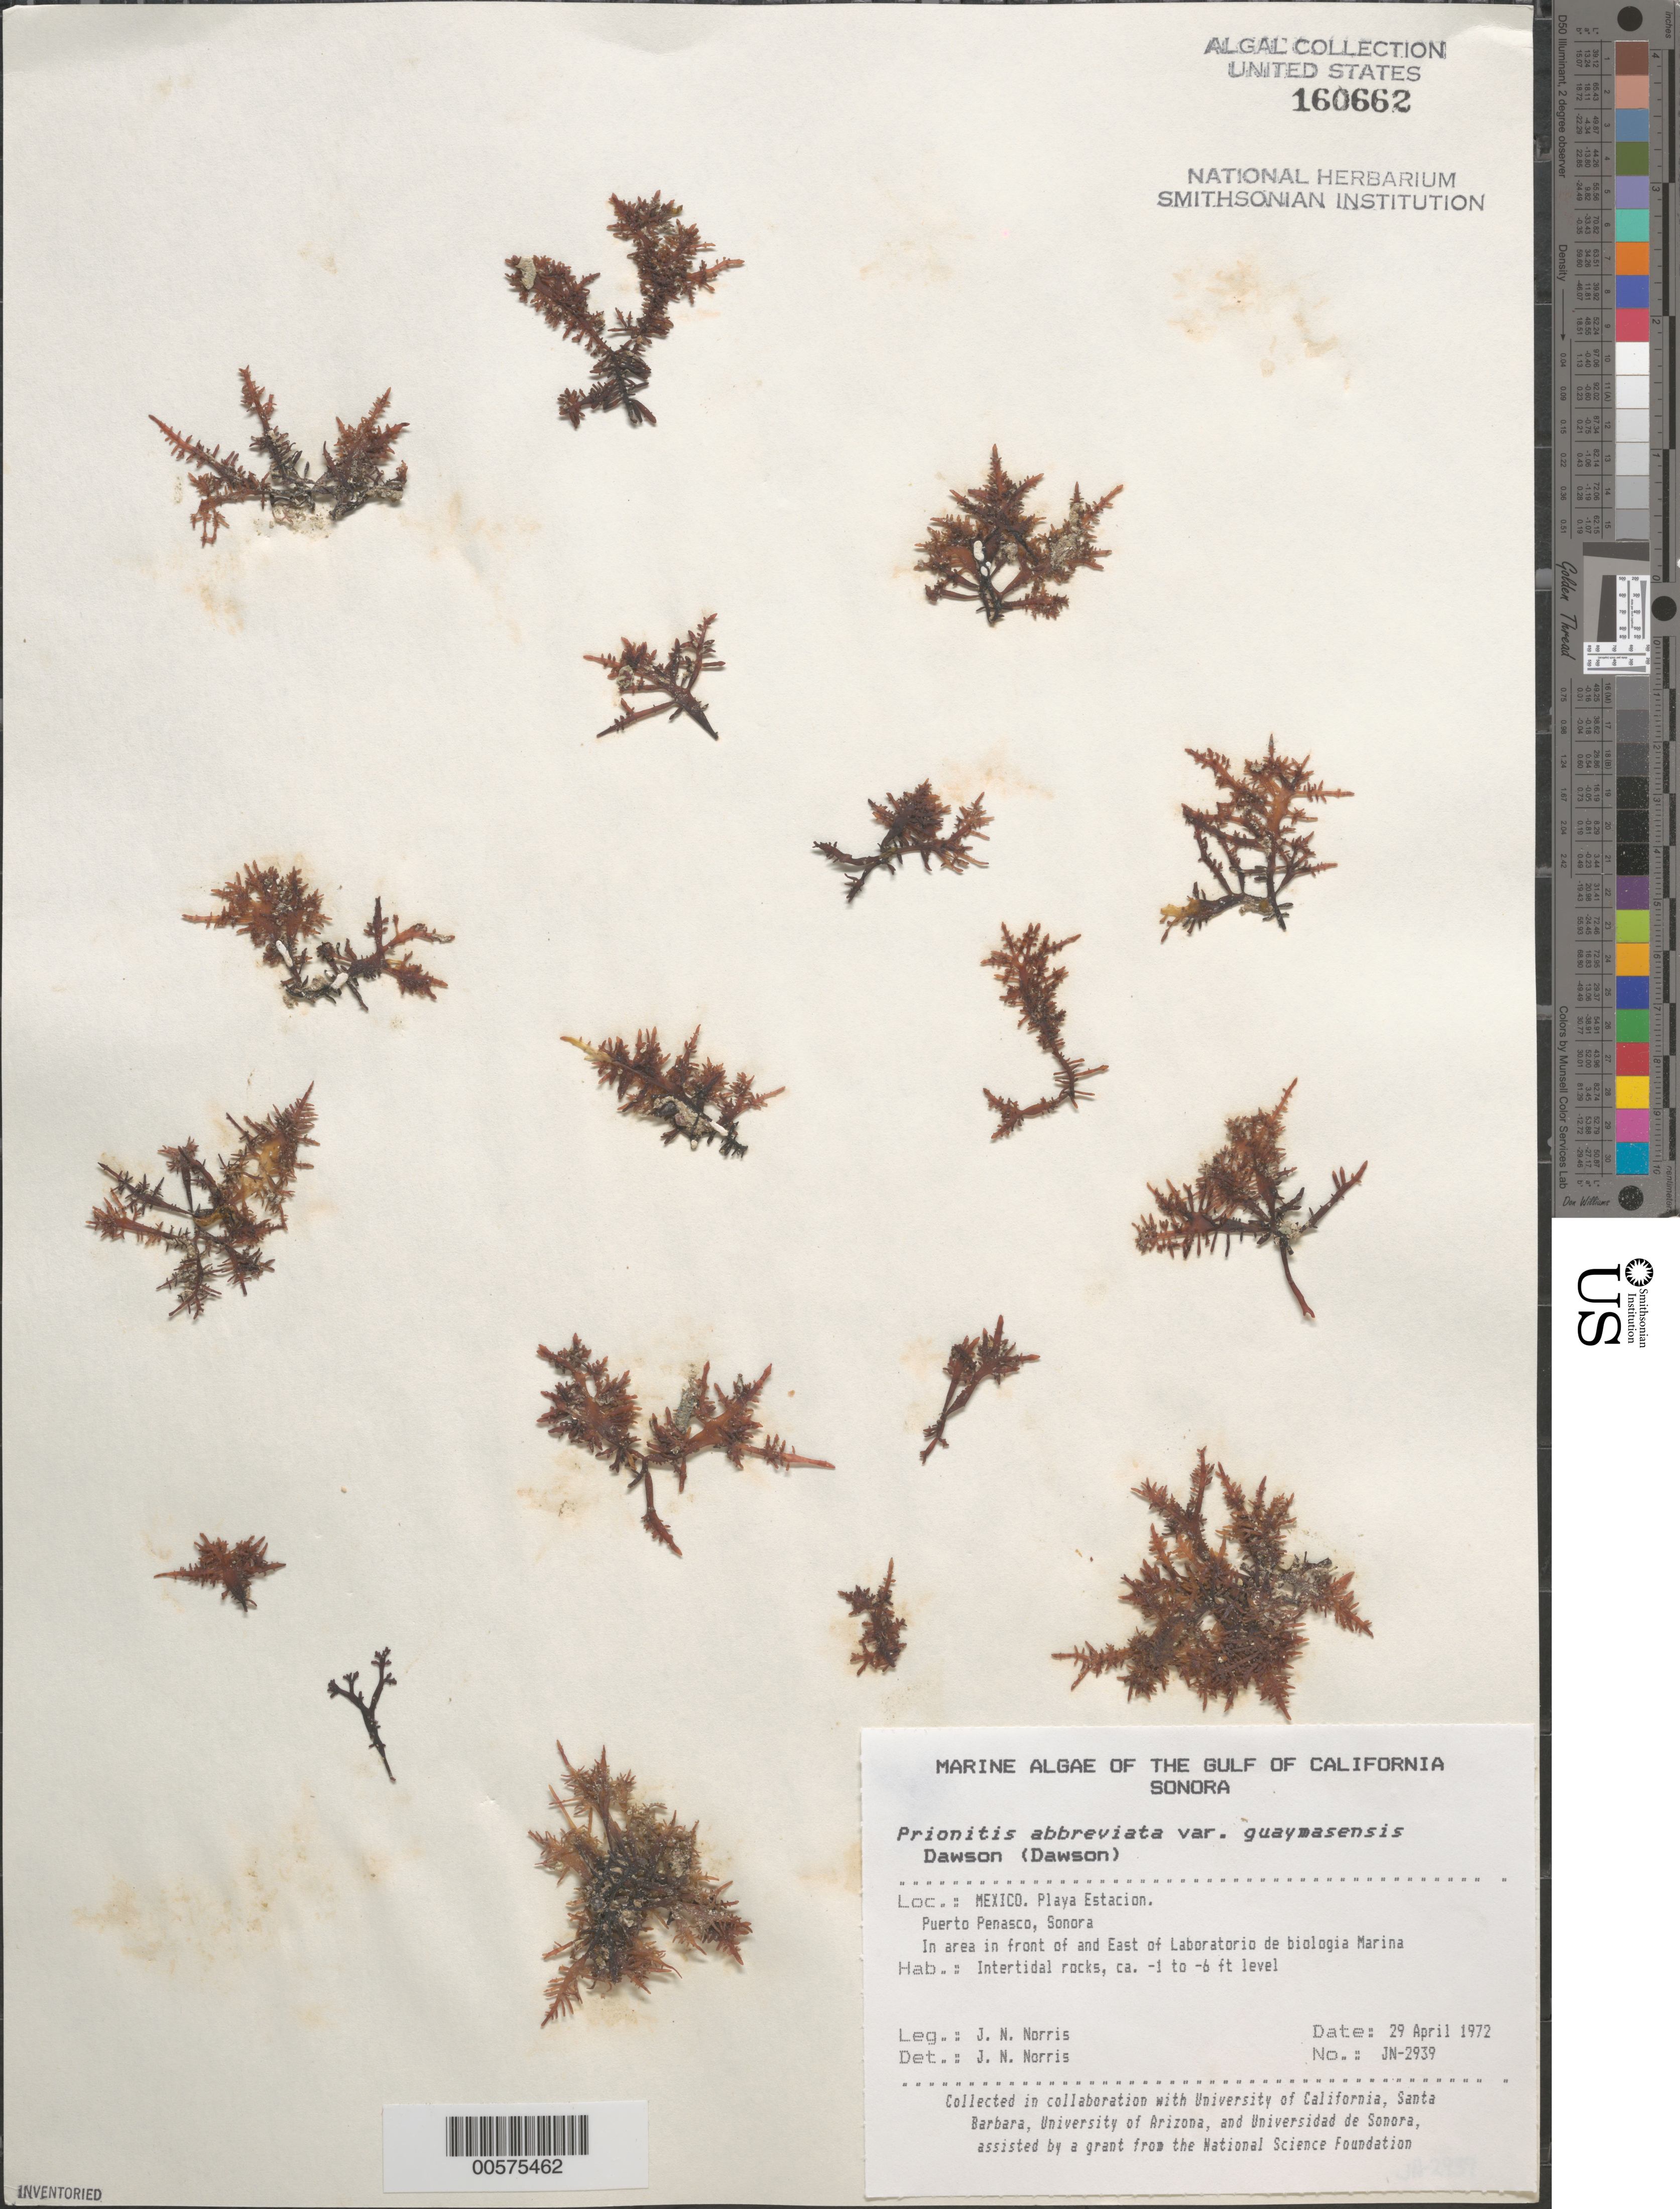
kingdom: Plantae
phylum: Rhodophyta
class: Florideophyceae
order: Cryptonemiales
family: Cryptonemiaceae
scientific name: Prionitis abbreviata var. guaymasensis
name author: (E.Y. Dawson) E.Y. Dawson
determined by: Norris, James N.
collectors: J. N. Norris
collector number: JN-2939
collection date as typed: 29 Apr 1972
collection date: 1972-04-29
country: Mexico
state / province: Sonora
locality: Playa Estacion, Puerto Penasco, marine station shore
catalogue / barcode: US 160662